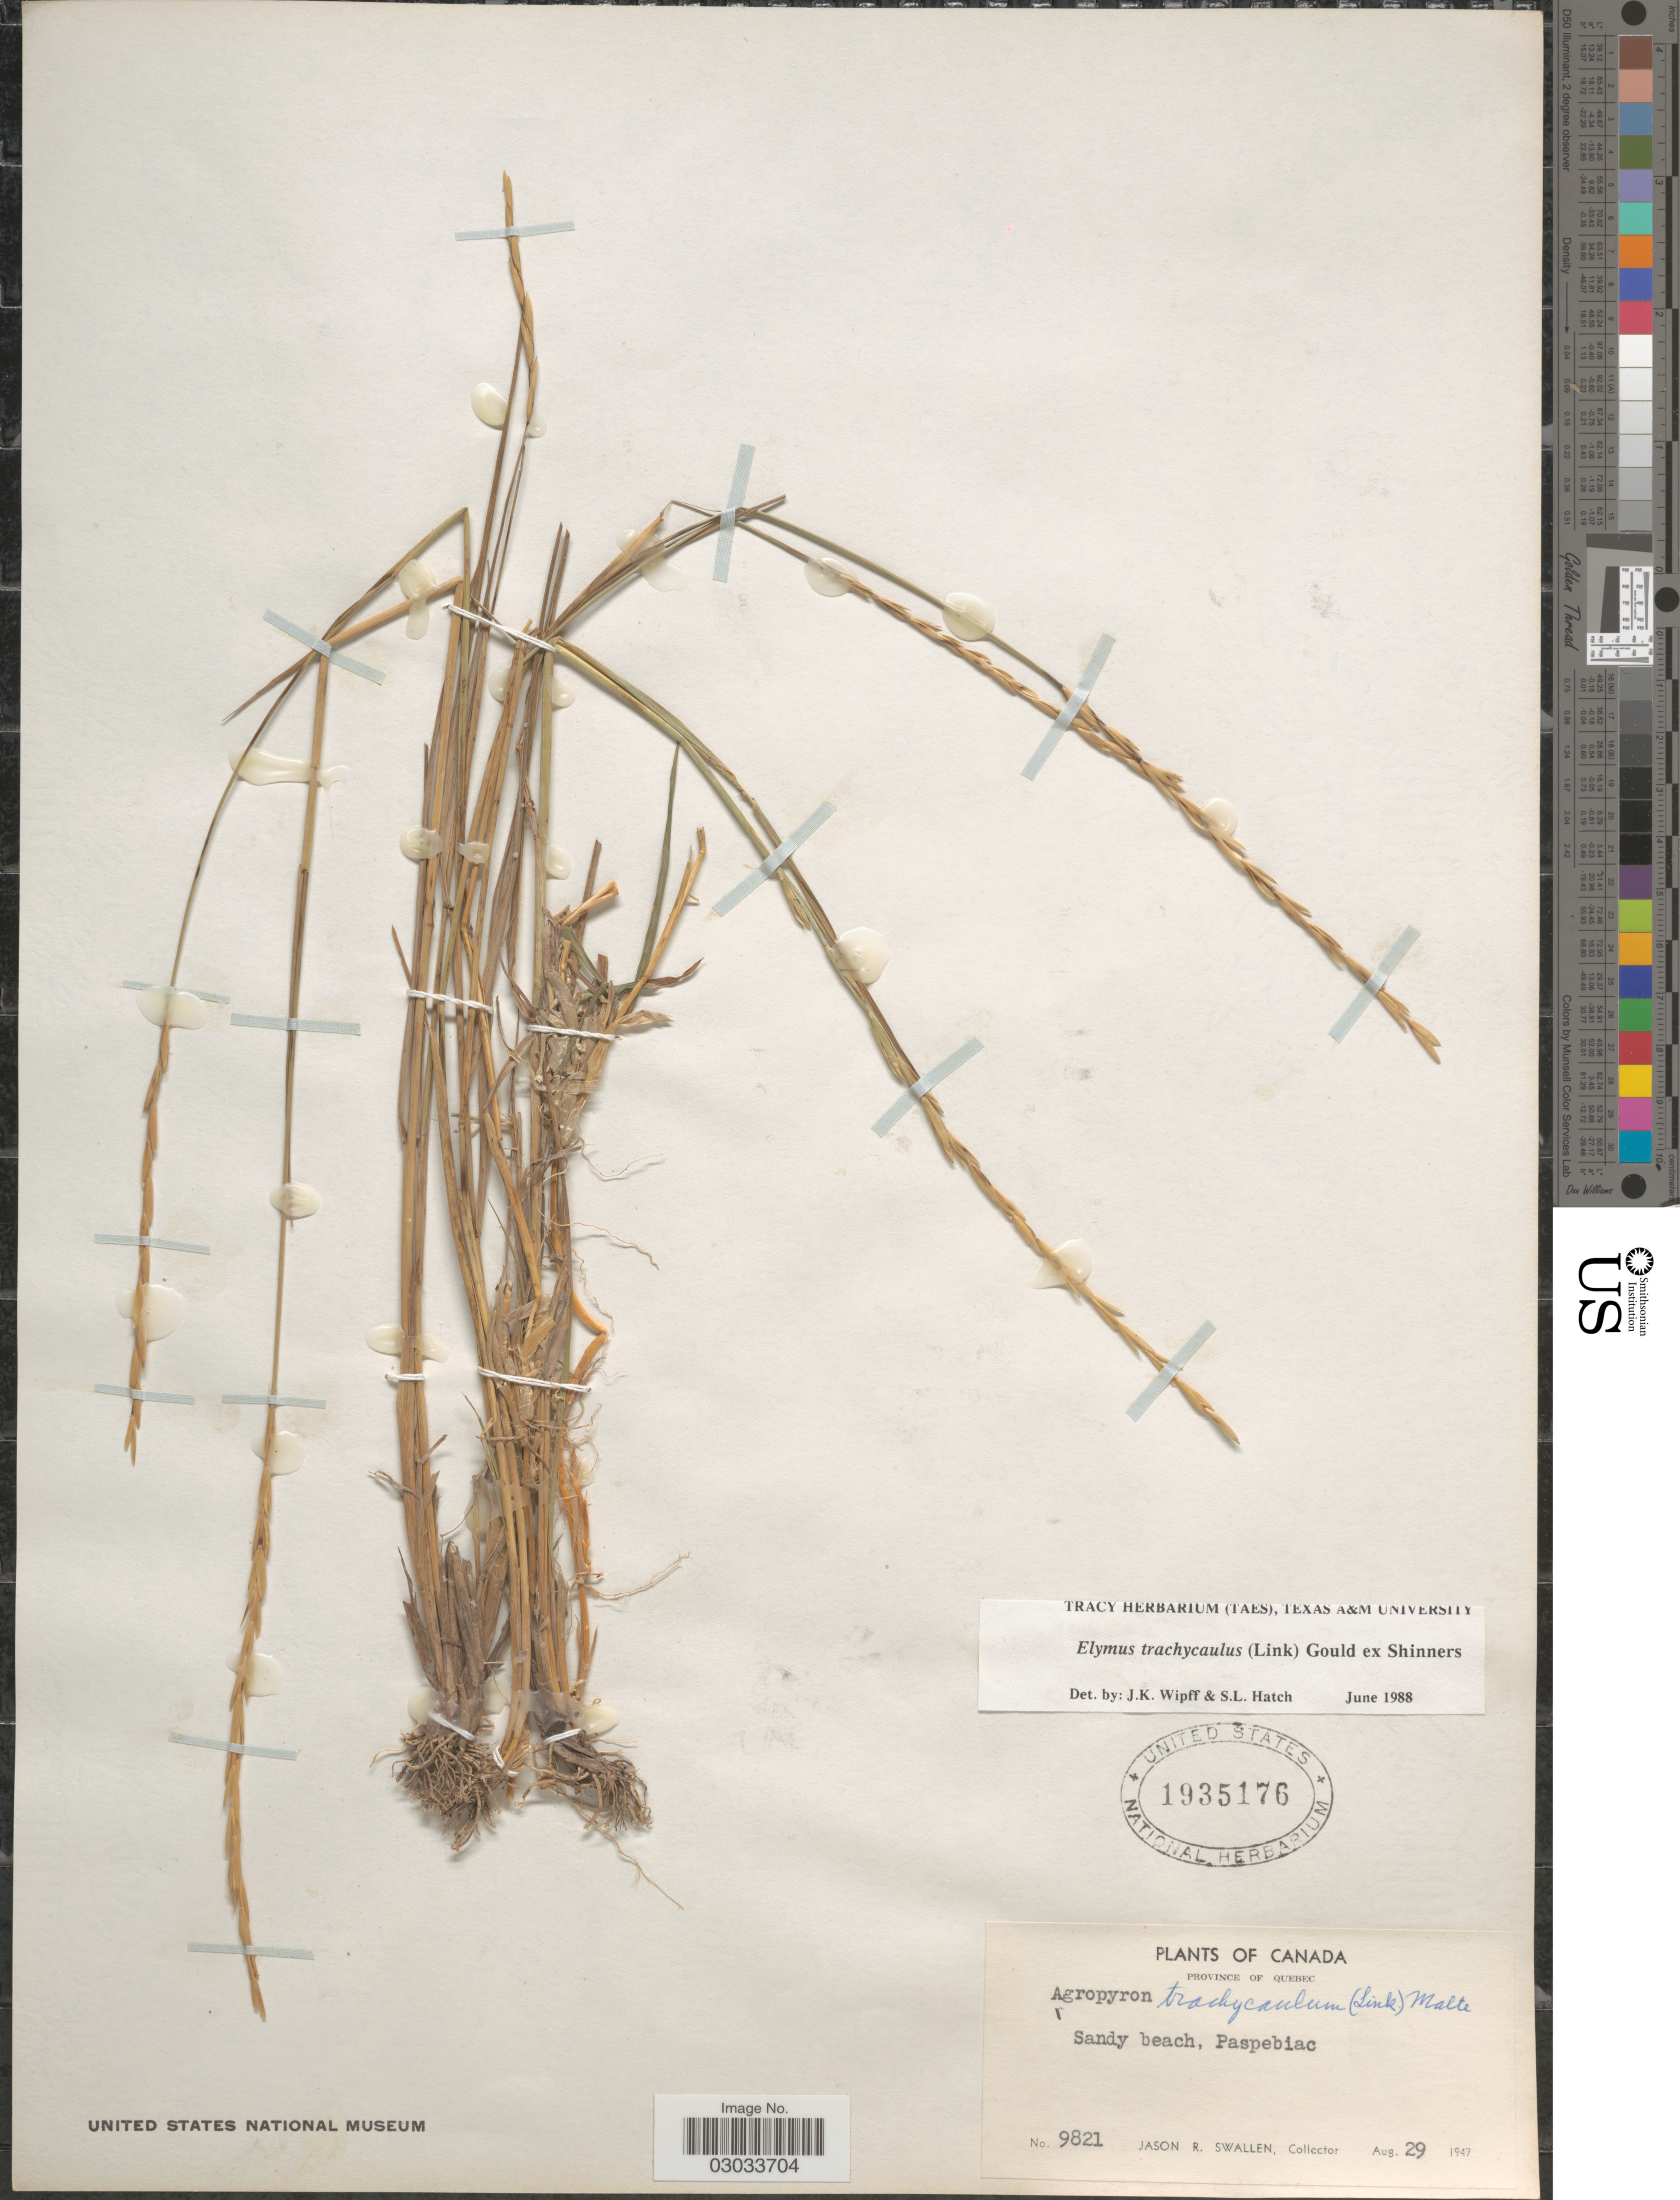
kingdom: Plantae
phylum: Tracheophyta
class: Liliopsida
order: Poales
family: Poaceae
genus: Elymus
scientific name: Elymus trachycaulus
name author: (Link) Gould ex Shinners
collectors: J. R. Swallen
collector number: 9821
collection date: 1947-08-29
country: Canada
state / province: Quebec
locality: Sandy beach, Paspebiac.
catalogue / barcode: US 1935176